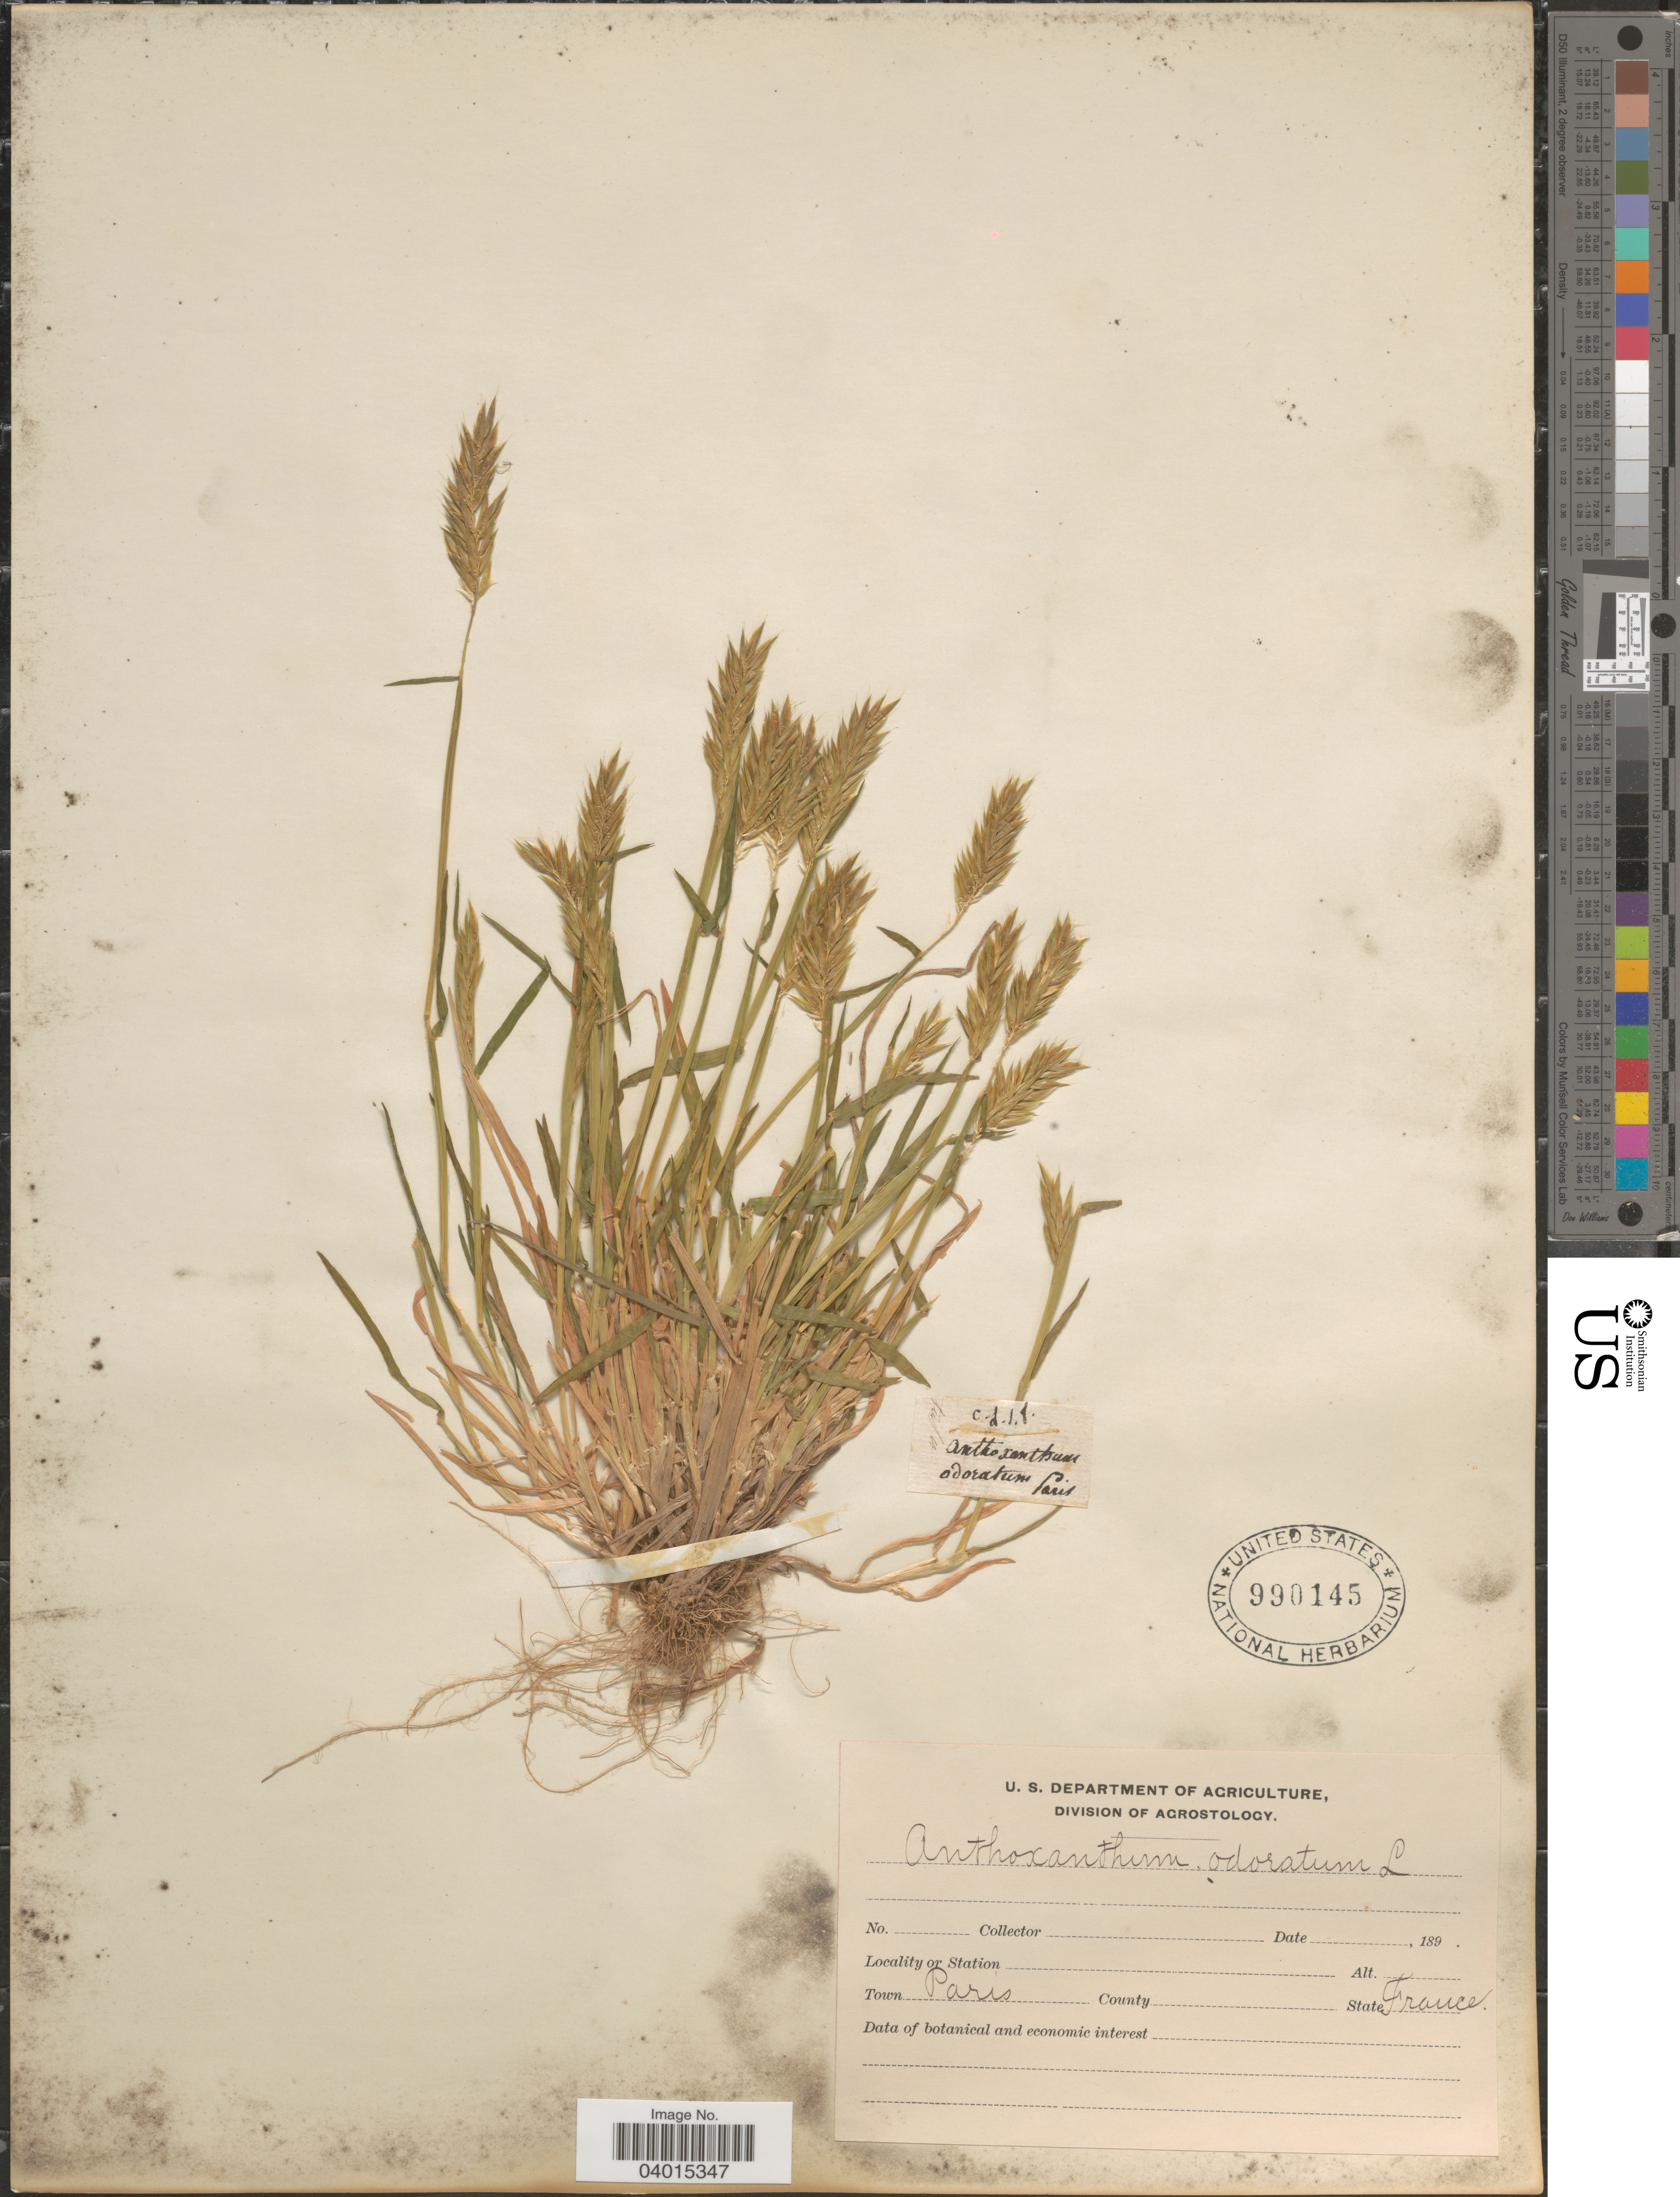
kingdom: Plantae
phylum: Tracheophyta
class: Liliopsida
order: Poales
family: Poaceae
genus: Anthoxanthum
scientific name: Anthoxanthum odoratum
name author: L.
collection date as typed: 189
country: France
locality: Town Paris.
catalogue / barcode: US 990145